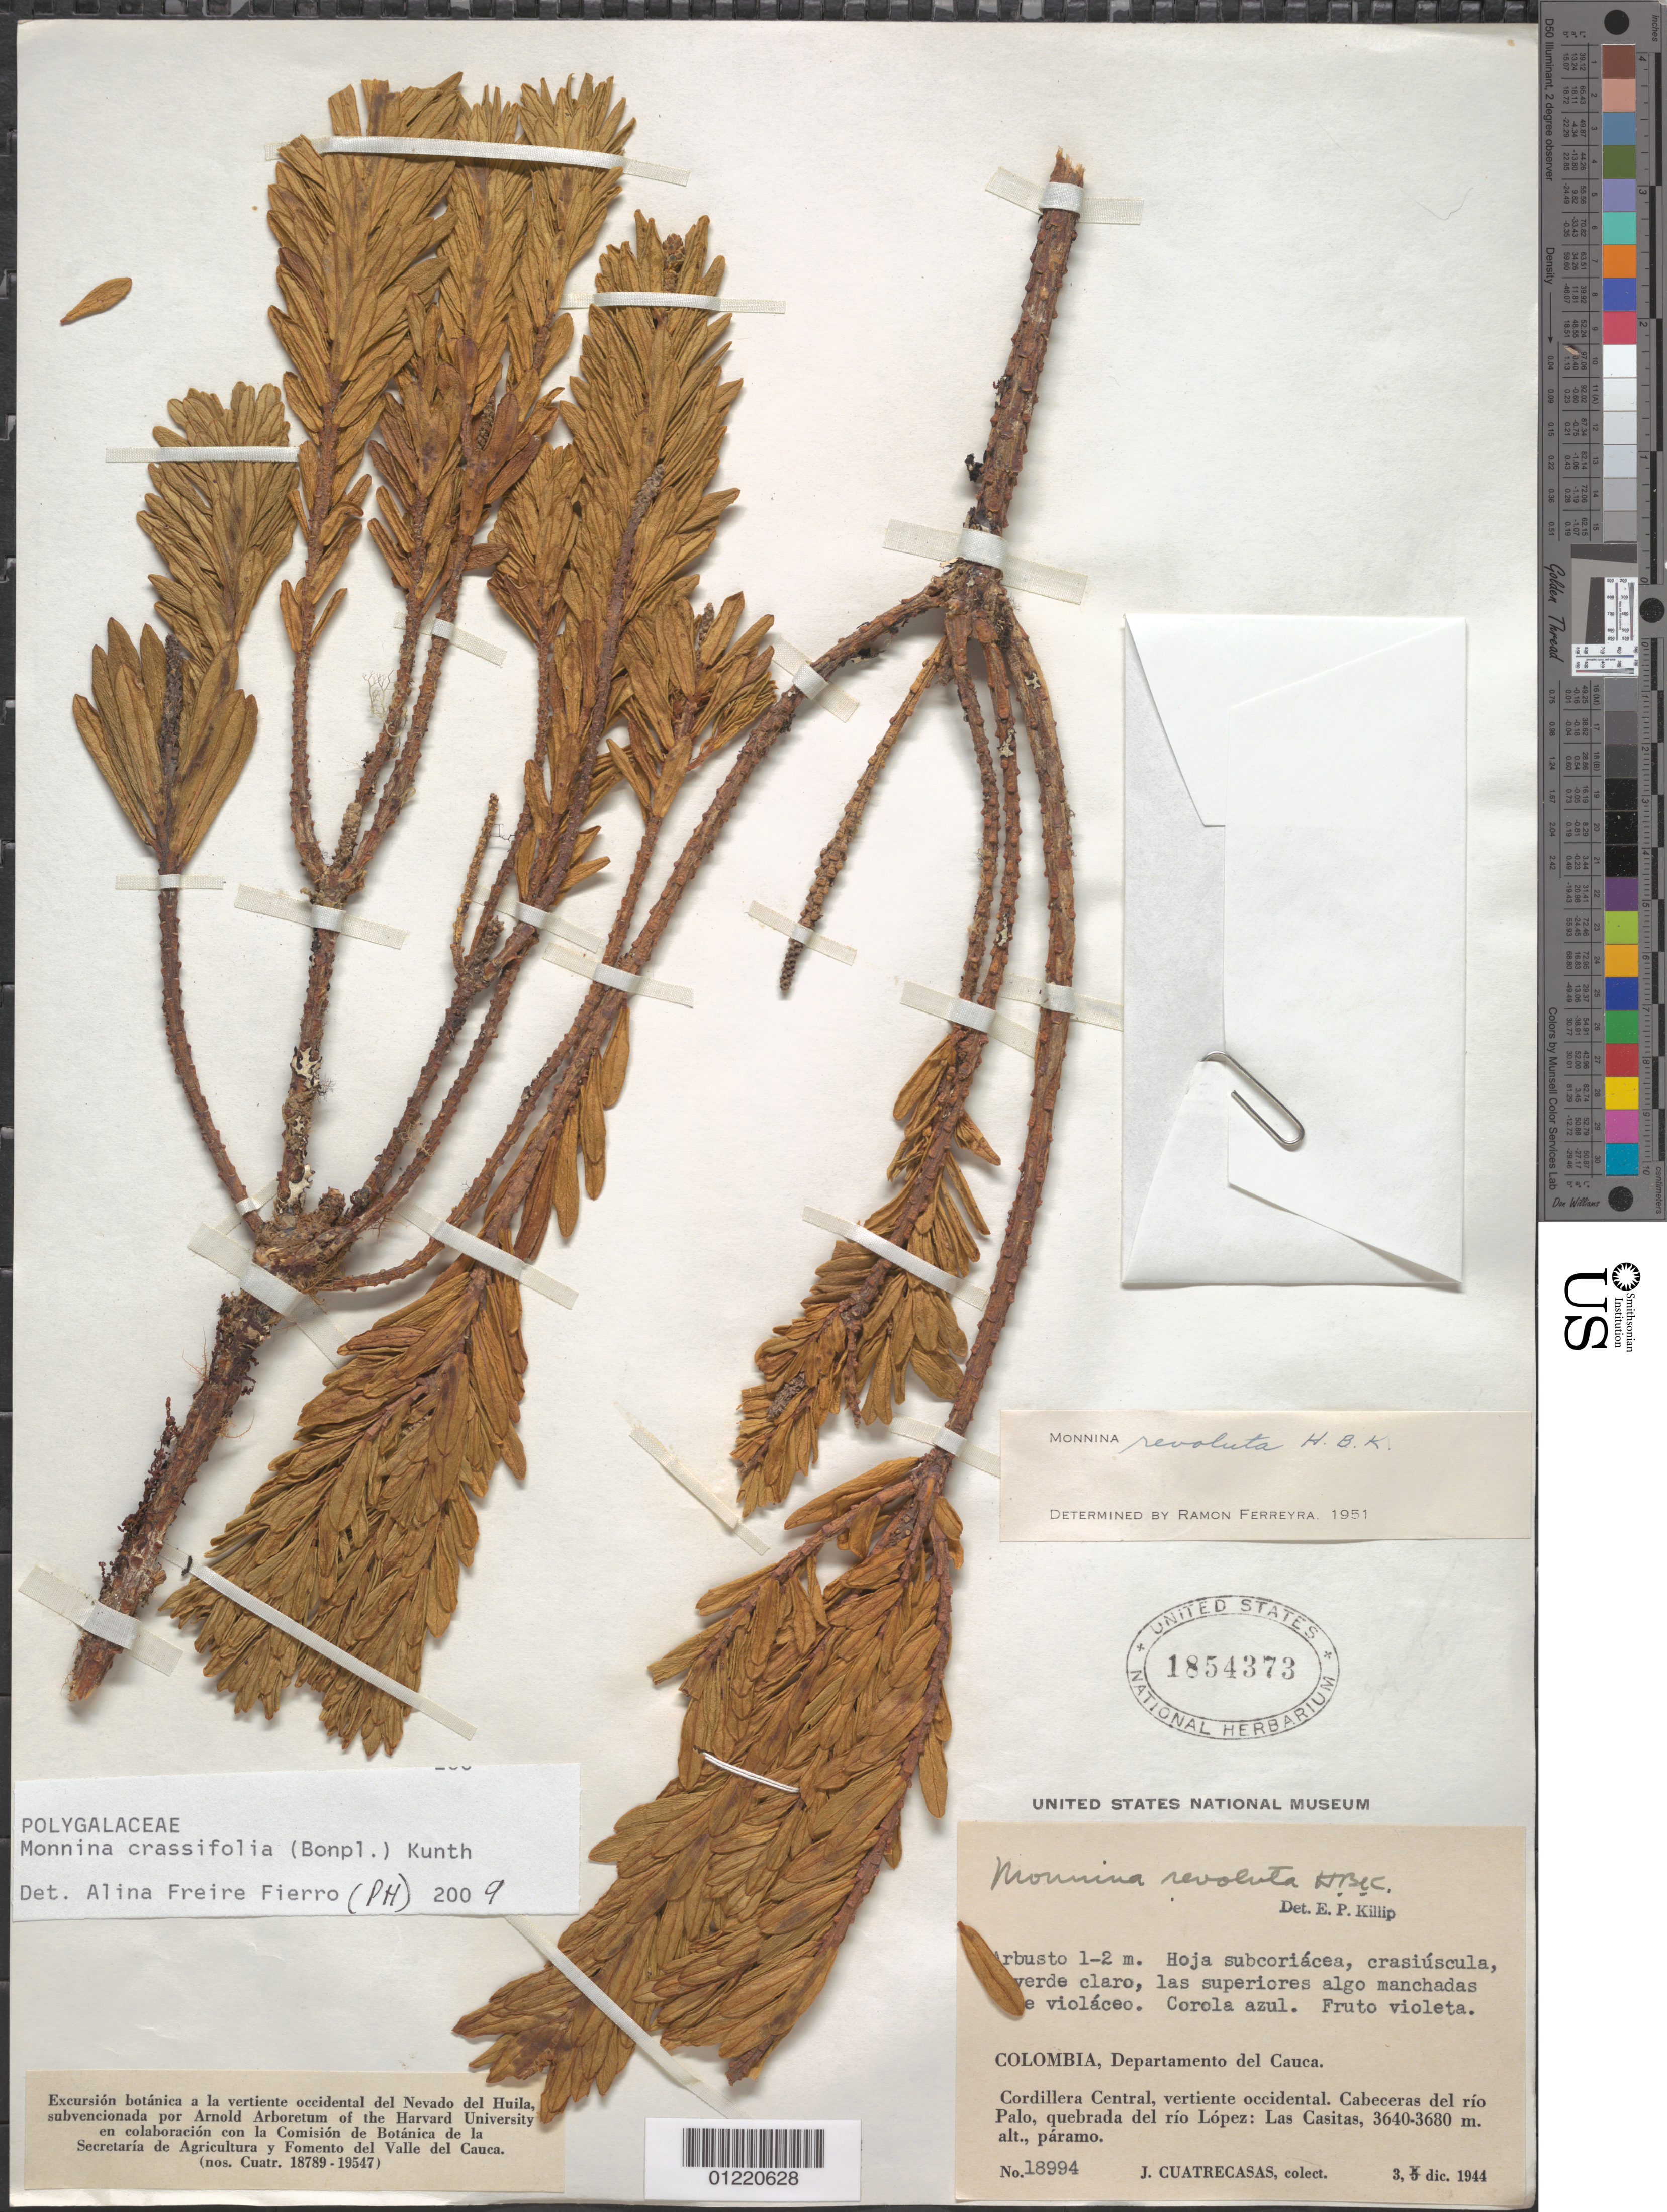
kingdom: Plantae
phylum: Tracheophyta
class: Magnoliopsida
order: Fabales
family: Polygalaceae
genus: Monnina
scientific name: Monnina crassifolia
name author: (Bonpl.) Kunth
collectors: J. Cuatrecasas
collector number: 18994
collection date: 1944-12-03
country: Colombia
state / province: Cauca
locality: Cordillera Central, vertiente occidental, Cabeceras del rio Palo, Quebrada del río Lopez: Las Casitas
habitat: Paramo.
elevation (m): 3640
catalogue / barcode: US 1854373